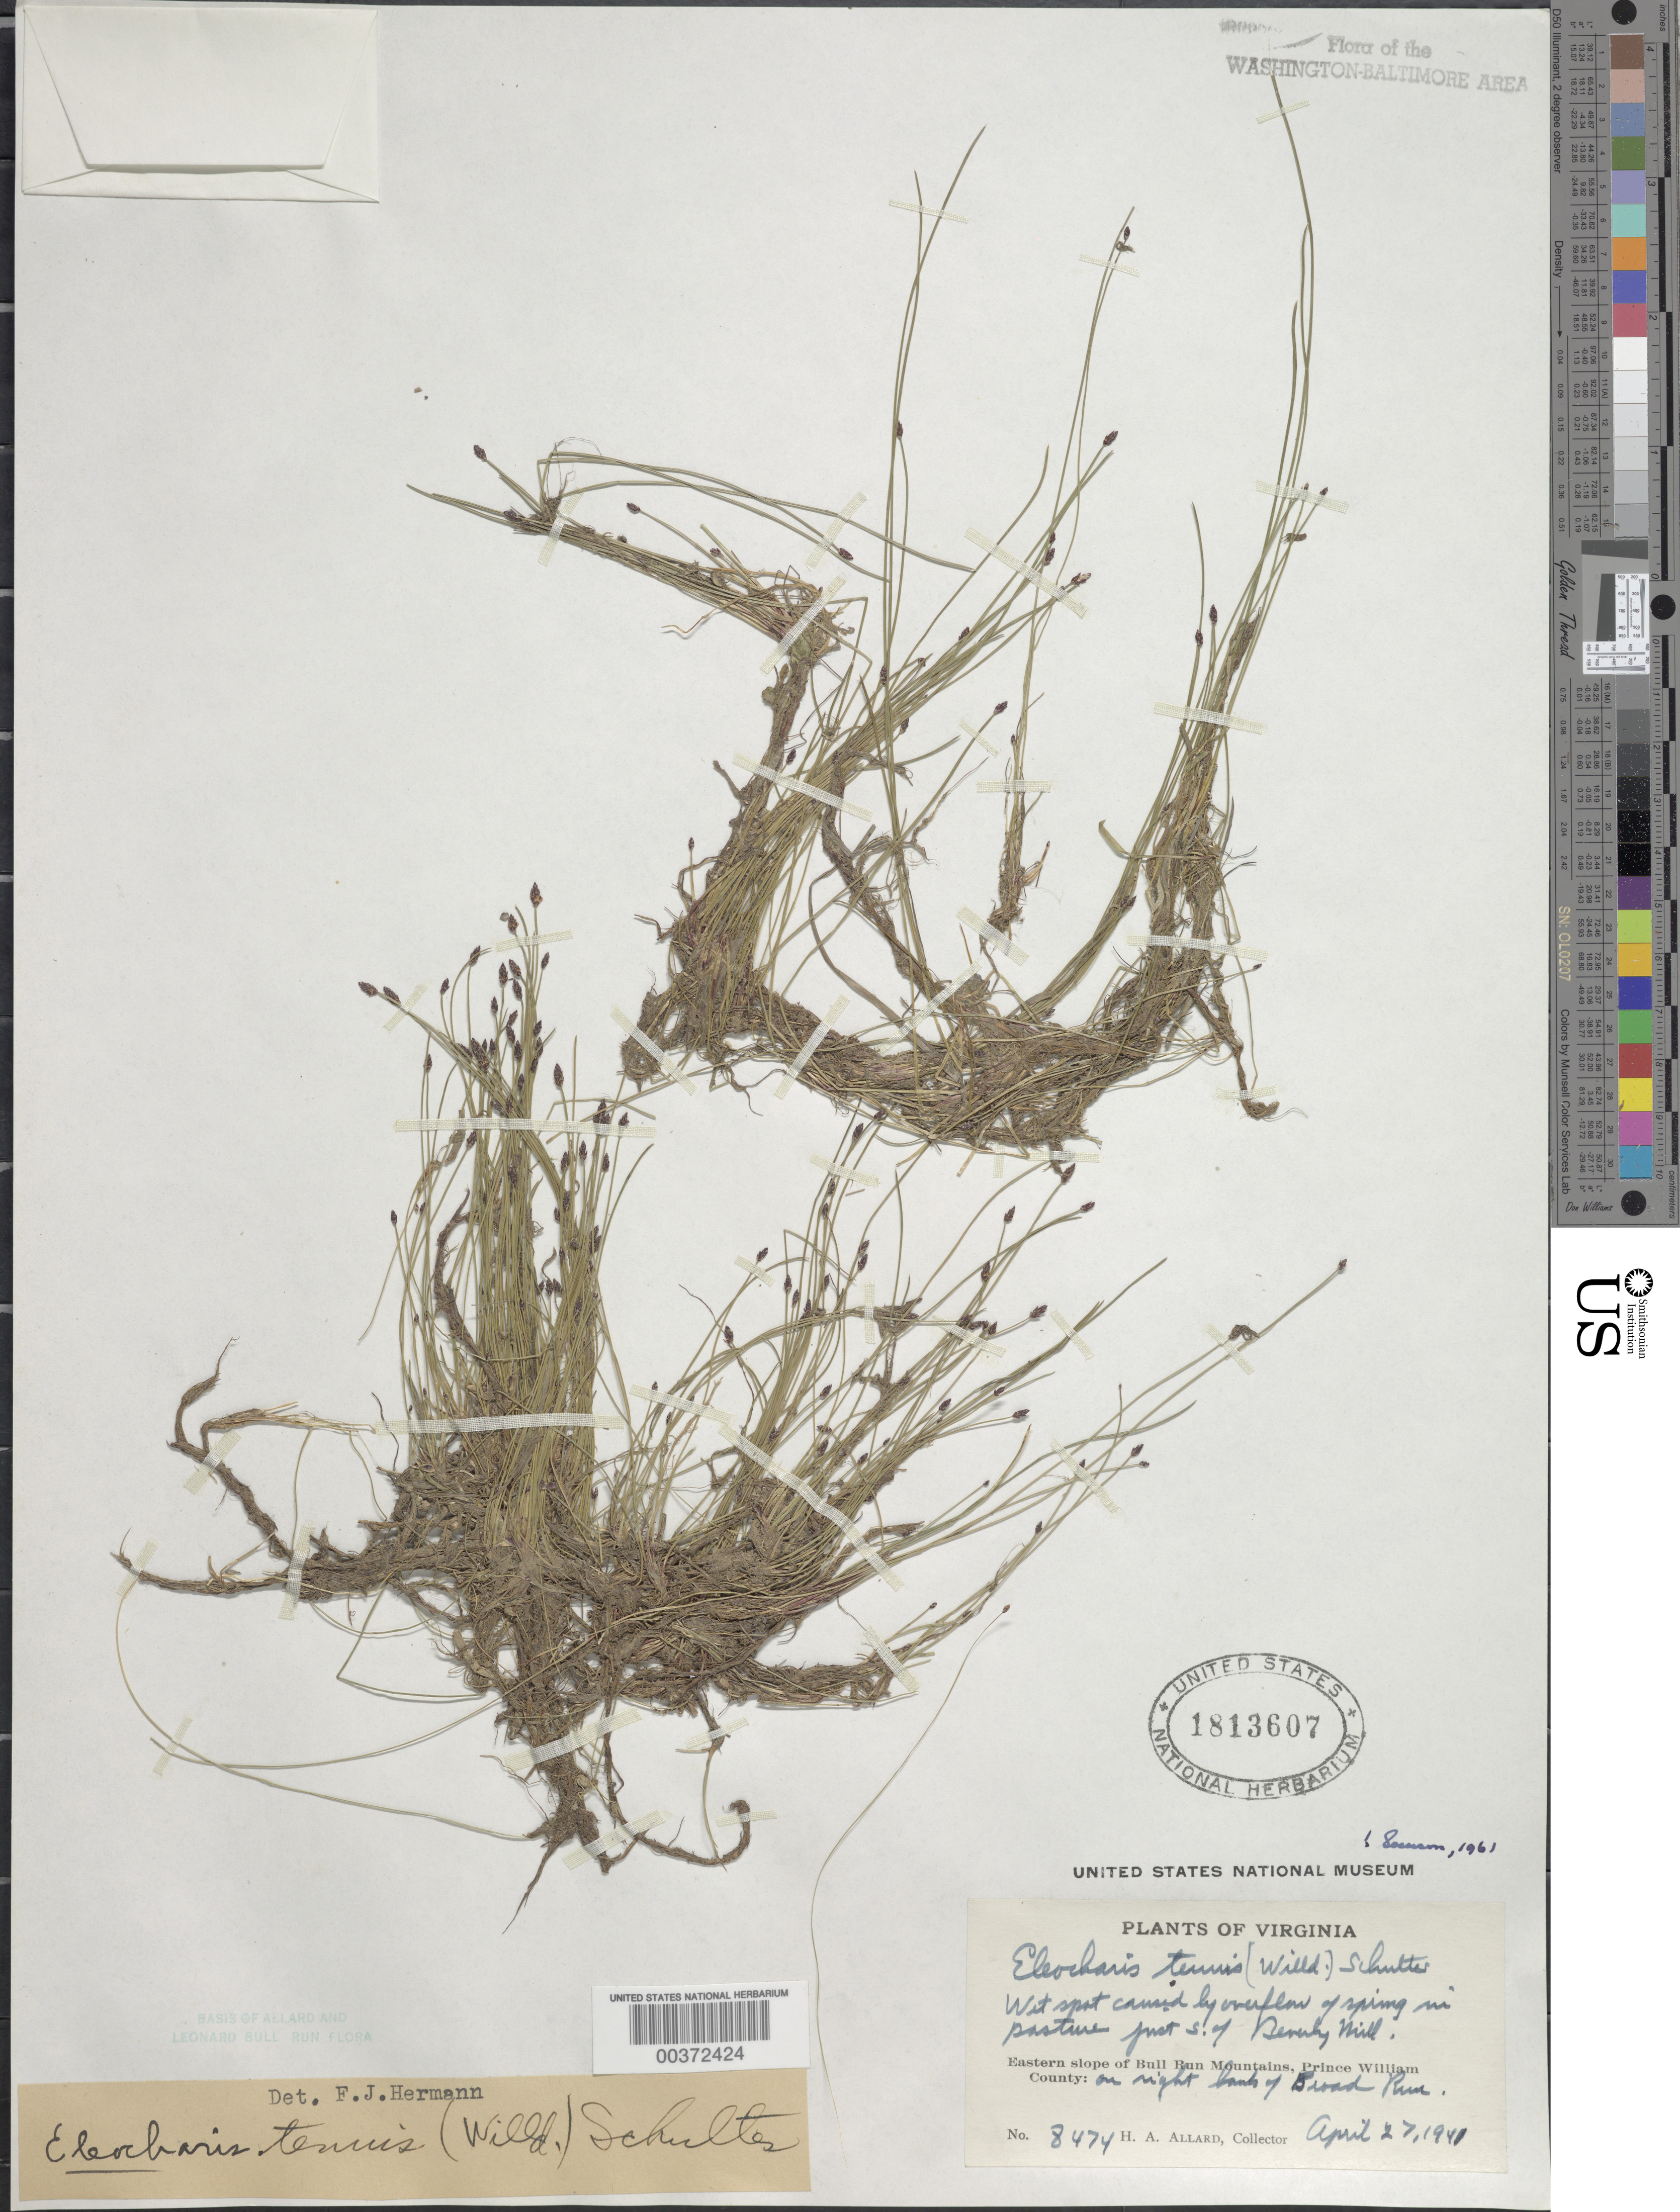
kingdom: Plantae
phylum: Tracheophyta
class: Liliopsida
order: Poales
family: Cyperaceae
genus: Eleocharis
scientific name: Eleocharis tenuis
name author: (Willd.) Schult.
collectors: H. A. Allard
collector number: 8474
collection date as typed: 27 Apr 1941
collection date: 1941-04-27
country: United States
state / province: Virginia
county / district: Prince William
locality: South of Beverley Mill, Broad Run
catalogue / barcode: US 1813607